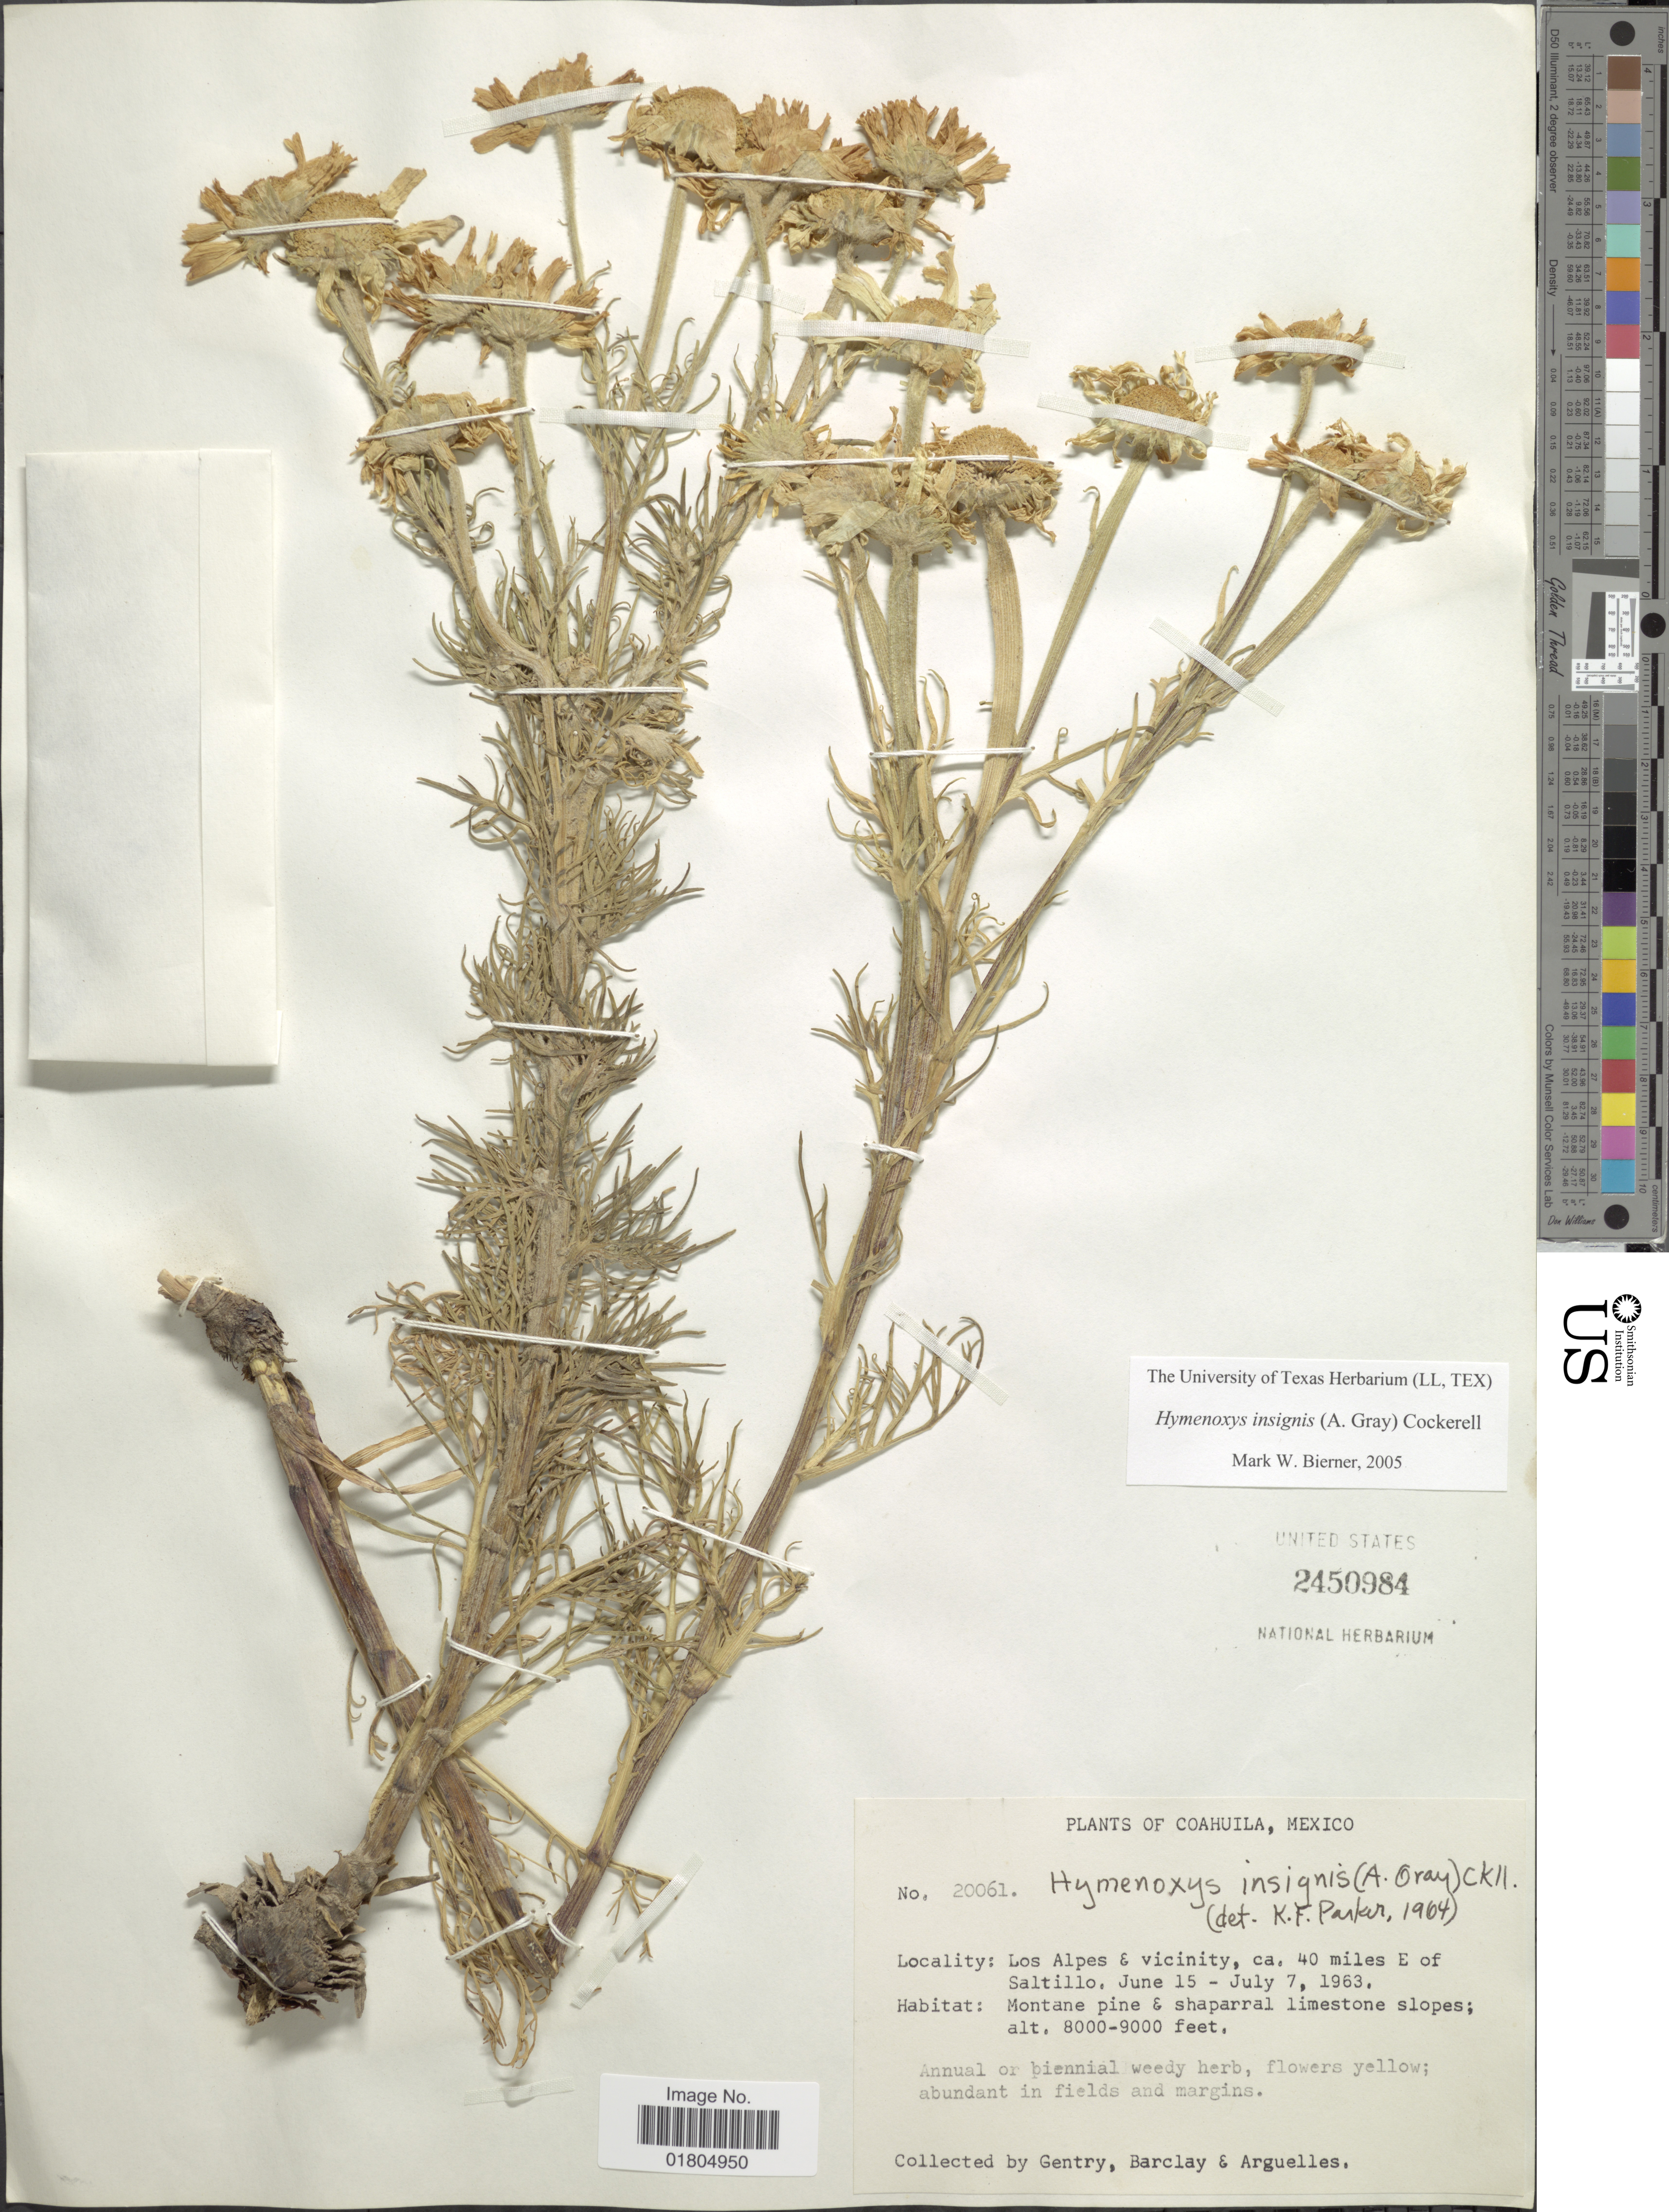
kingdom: Plantae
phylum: Tracheophyta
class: Magnoliopsida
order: Asterales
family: Asteraceae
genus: Hymenoxys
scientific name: Hymenoxys insignis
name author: (A. Gray ex S. Watson) Cockerell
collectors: Gentry, --, -- Barclay & Arguelles, --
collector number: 20061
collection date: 1963-06-15/1963-07-07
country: Mexico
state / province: Coahuila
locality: Los Alpes & vicinity, ca. 40 miles E of Saltillo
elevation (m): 2438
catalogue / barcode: US 2450984